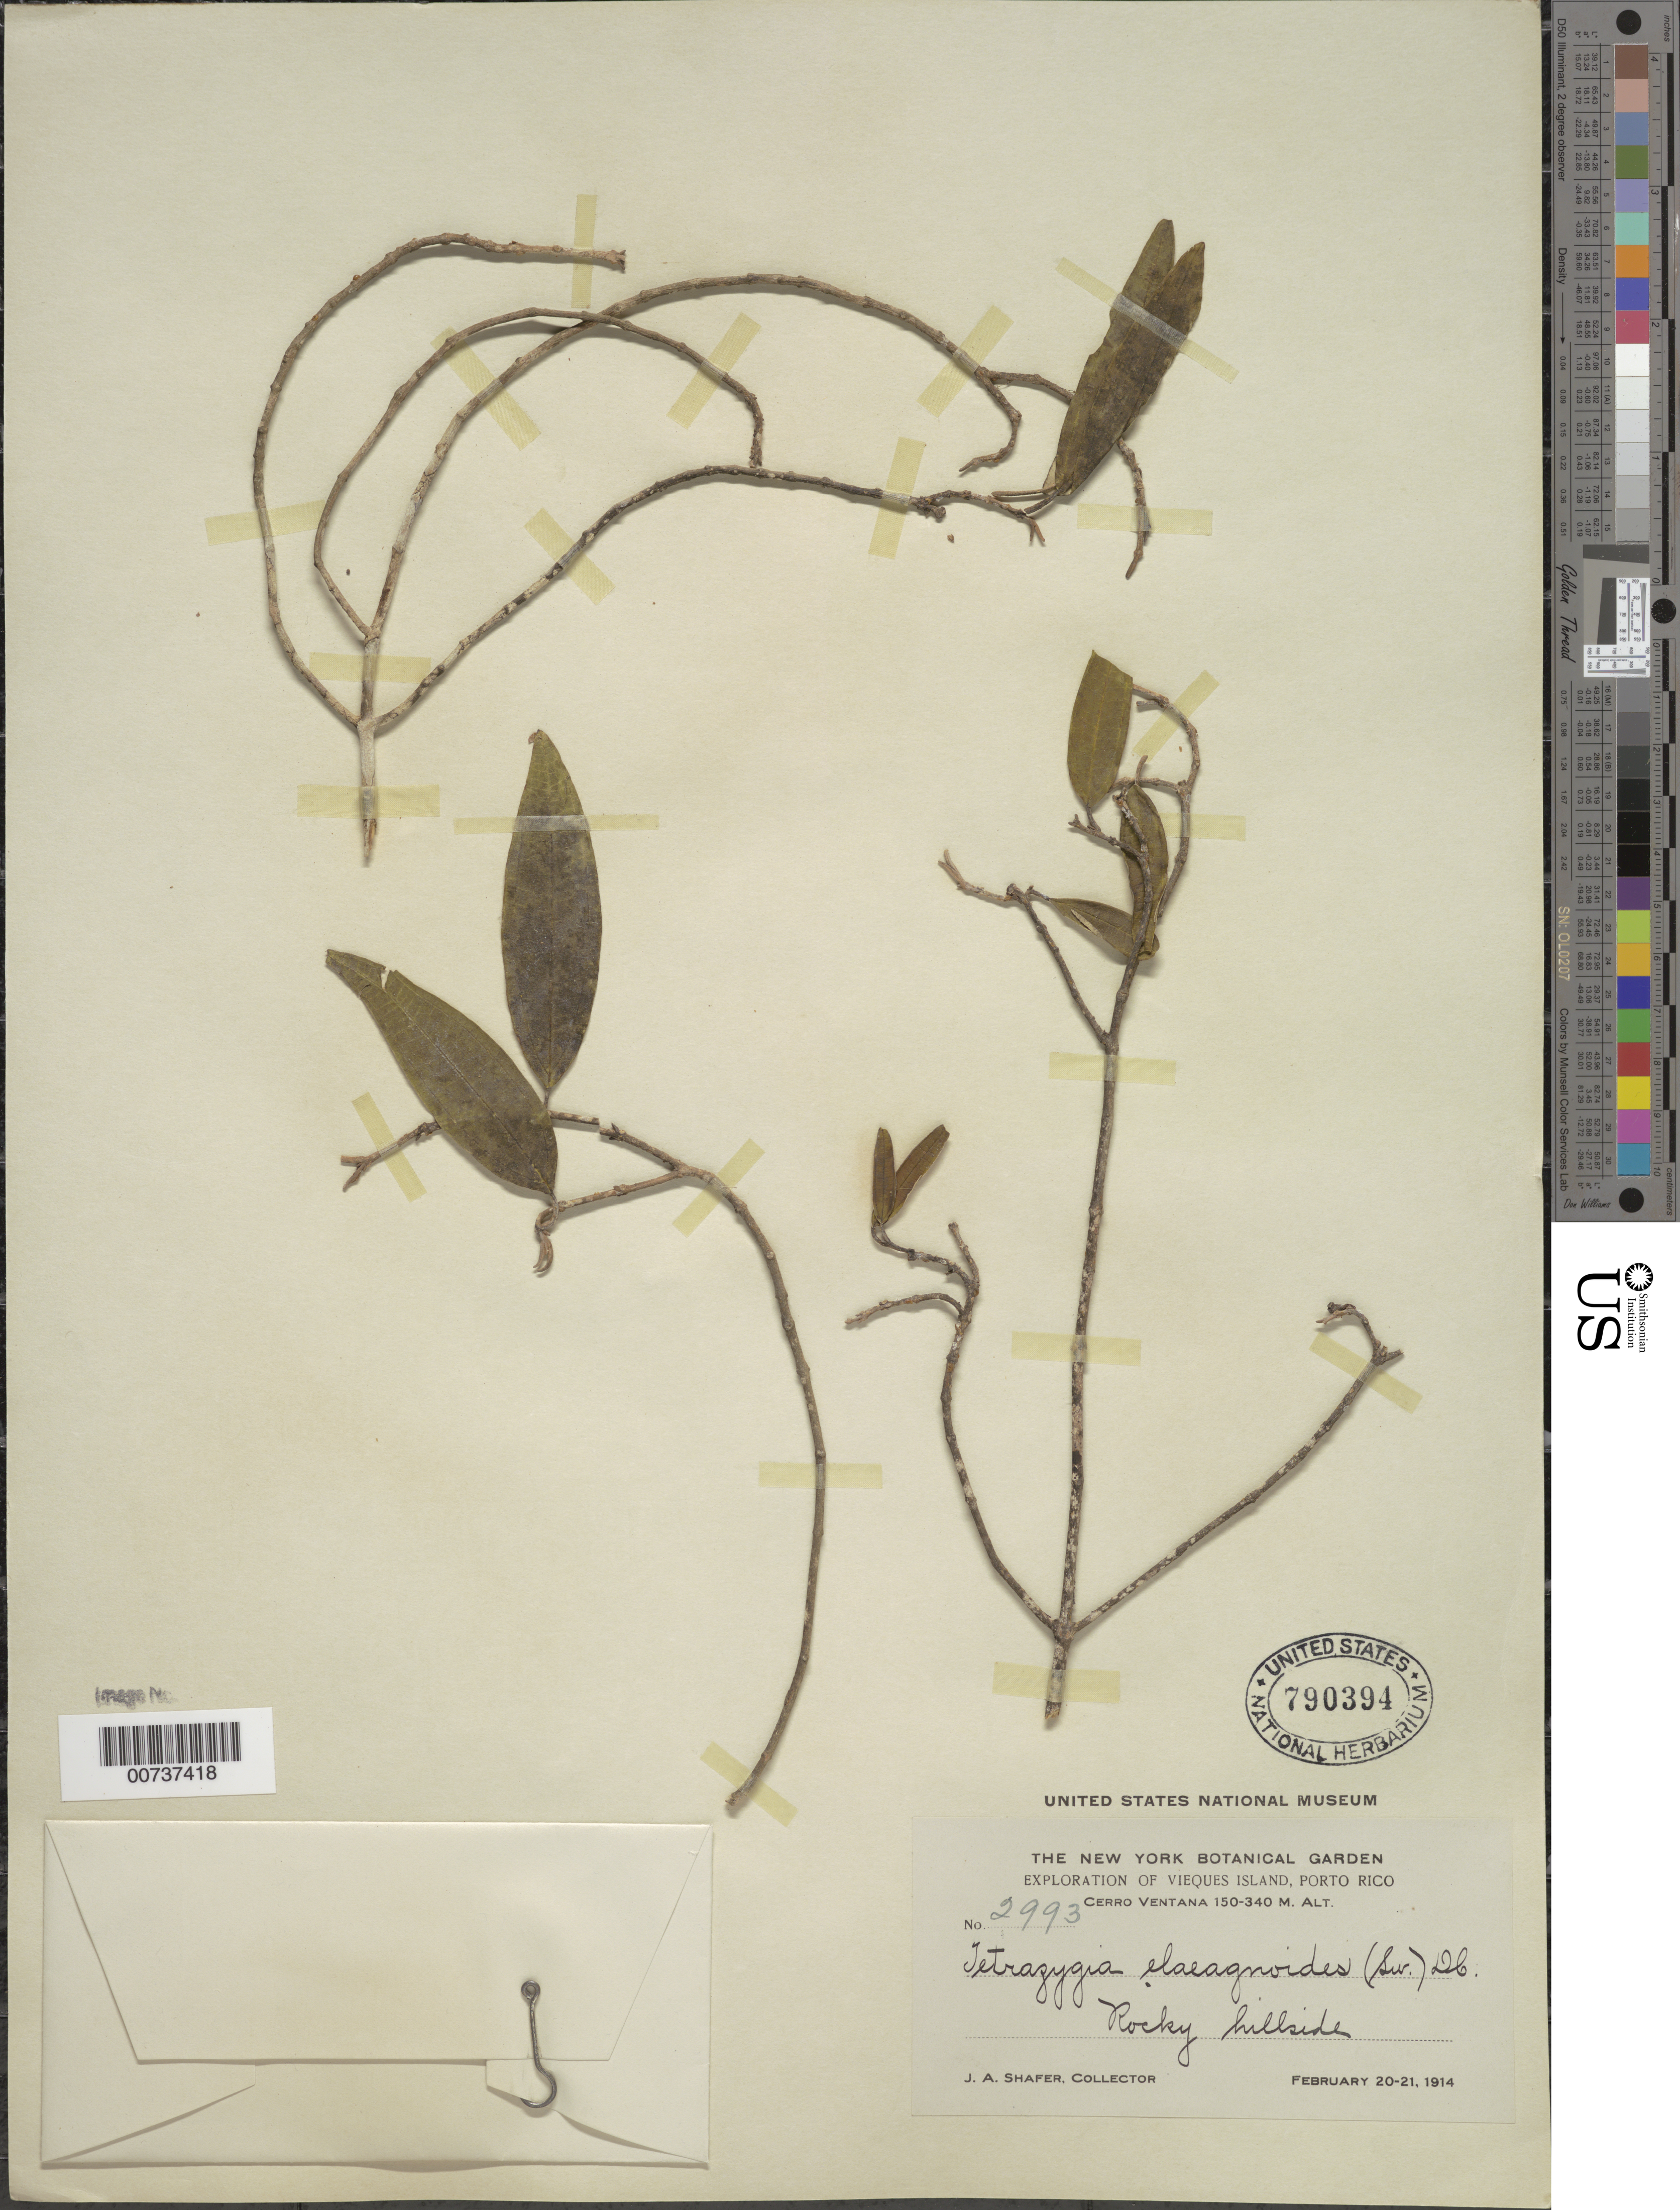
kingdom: Plantae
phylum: Tracheophyta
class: Magnoliopsida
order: Myrtales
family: Melastomataceae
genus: Miconia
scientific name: Miconia elaeagnoides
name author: (Sw.) Griseb.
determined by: Judd, Walter S.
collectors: J. A. Shafer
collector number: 2993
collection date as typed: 20 Feb 1914 to 21 Feb 1914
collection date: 1914-02-20/1914-02-21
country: Puerto Rico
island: Vieques I.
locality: Cerro Ventana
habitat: Rocky hillside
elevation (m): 150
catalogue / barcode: US 790394